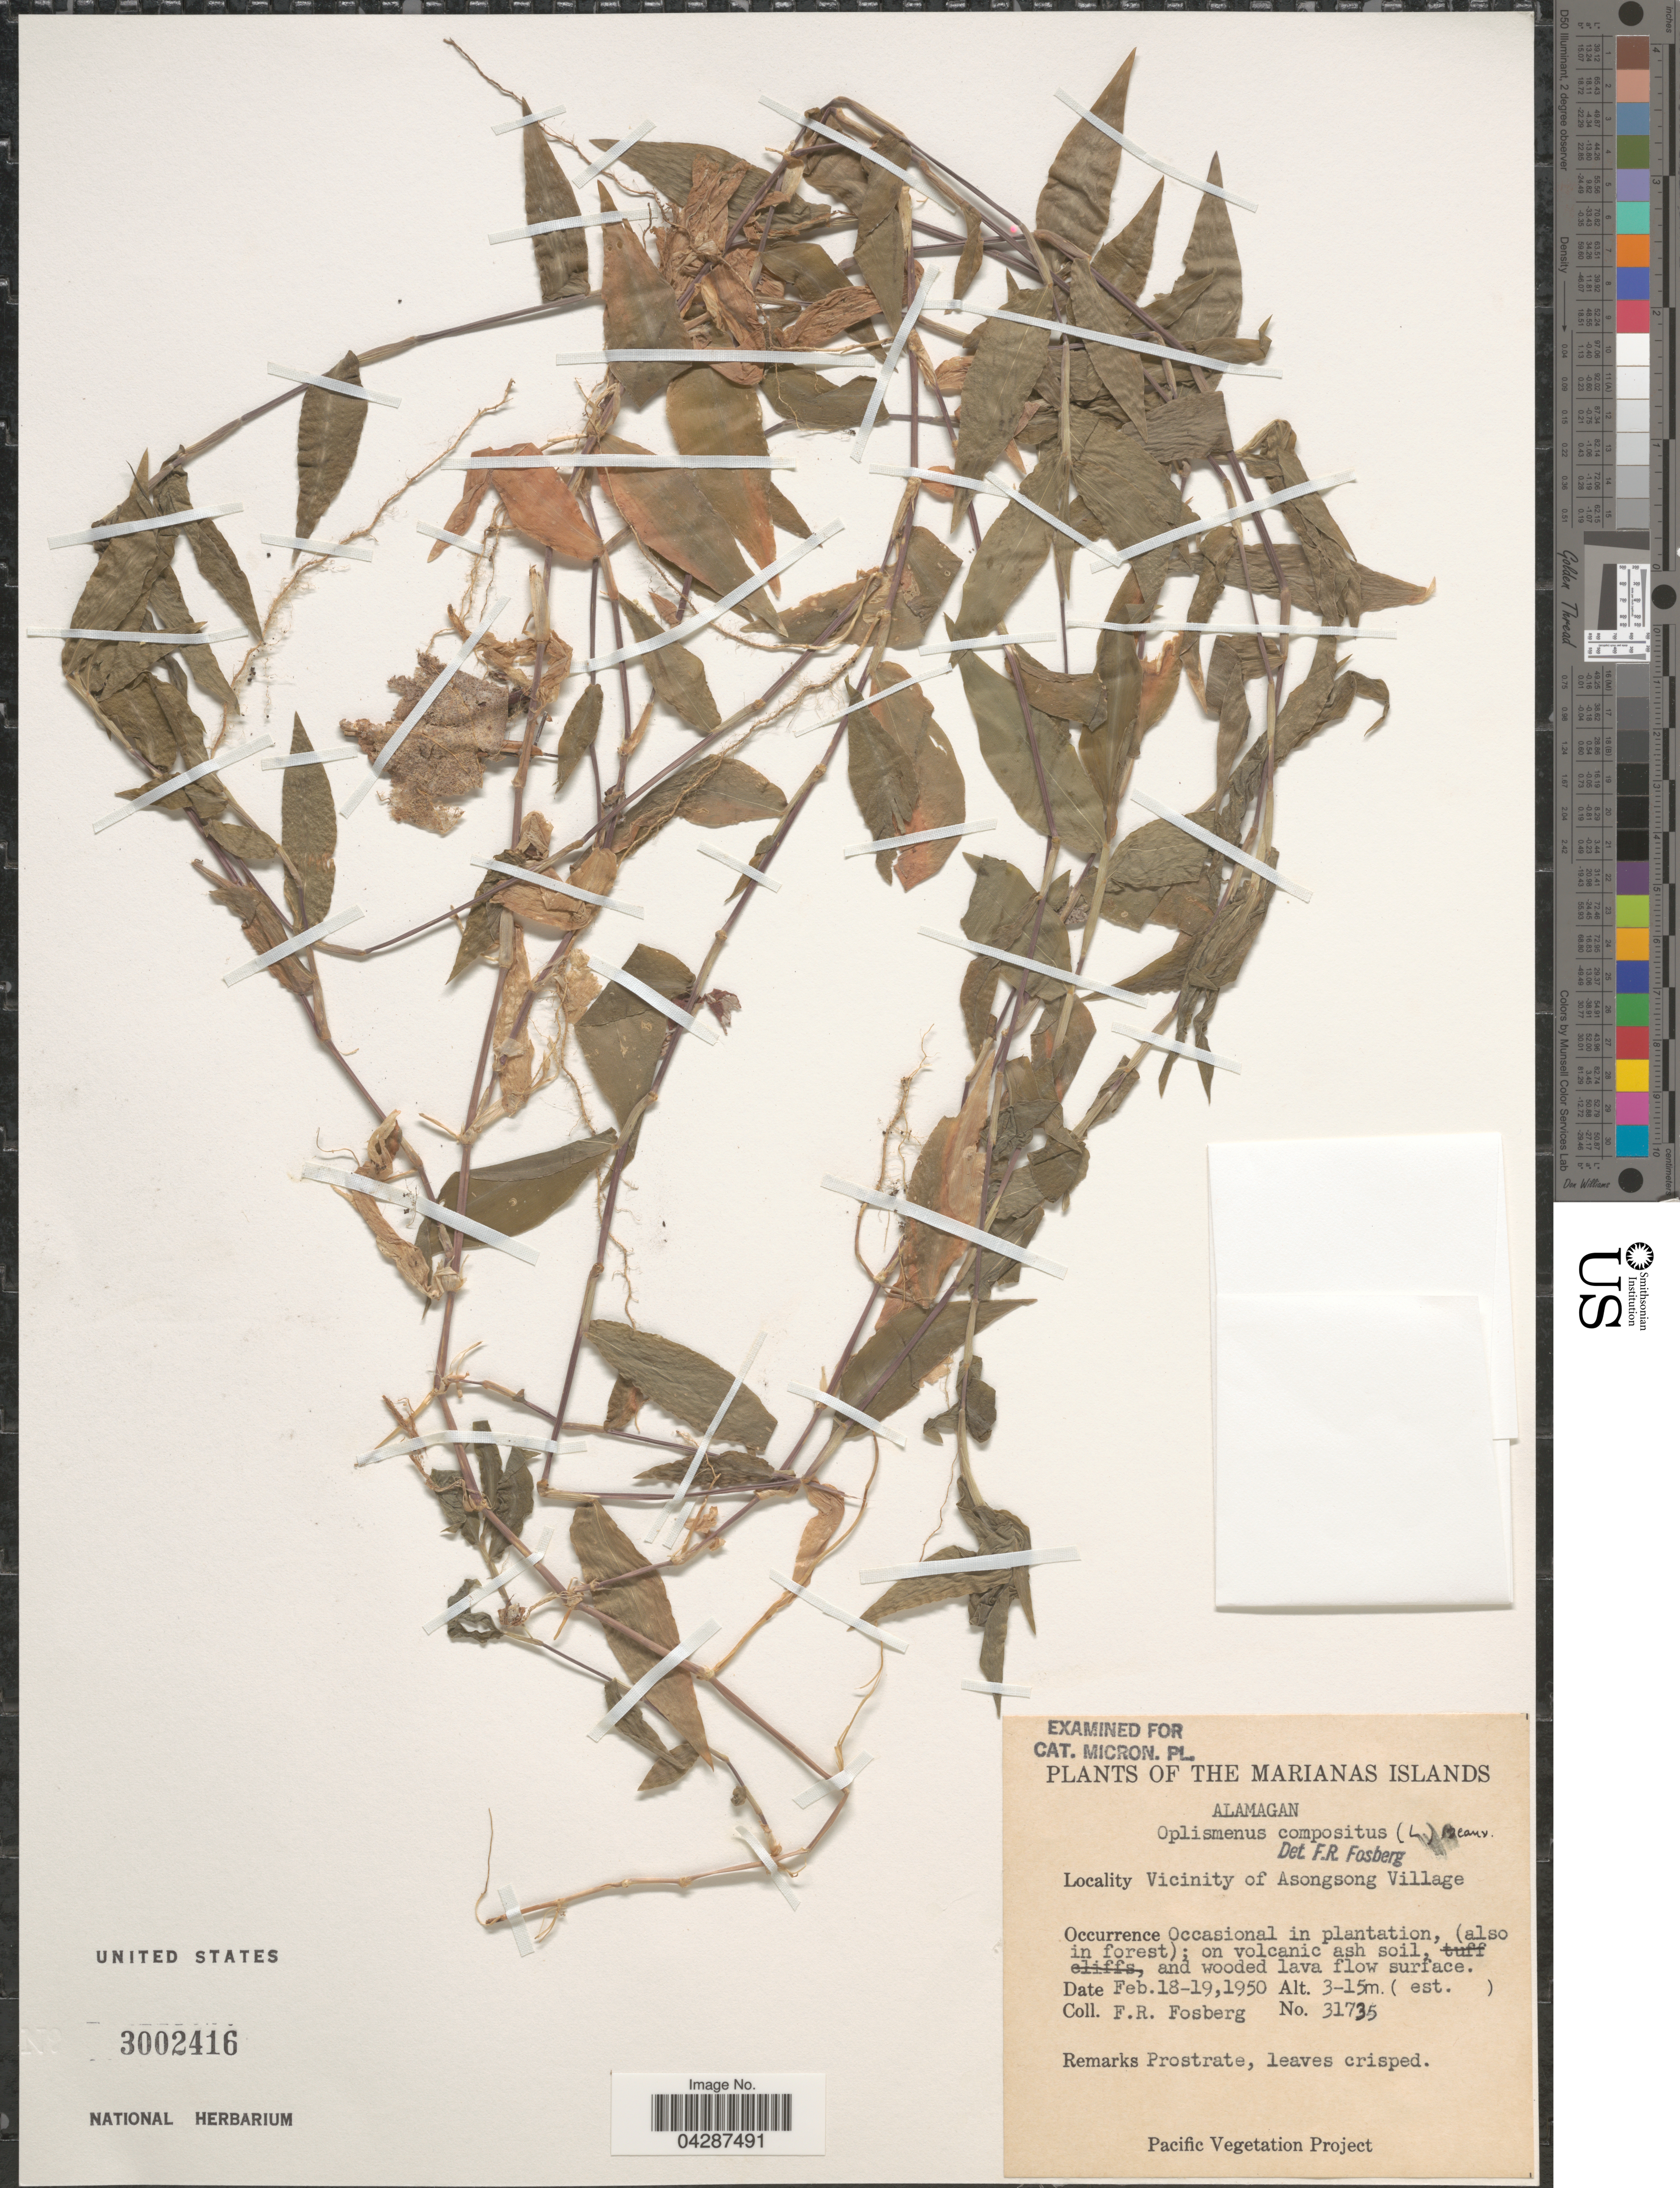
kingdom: Plantae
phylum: Tracheophyta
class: Liliopsida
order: Poales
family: Poaceae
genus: Oplismenus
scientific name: Oplismenus compositus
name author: (L.) P. Beauv.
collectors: F. R. Fosberg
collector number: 31735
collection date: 1950-02-18/1950-02-19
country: Northern Mariana Islands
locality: The Marianas Islands. Alamagan. Vicinity of Asongsong Village. Occasional in plantation, (also in forest); on volcanic ash soil.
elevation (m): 3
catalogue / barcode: US 3002416